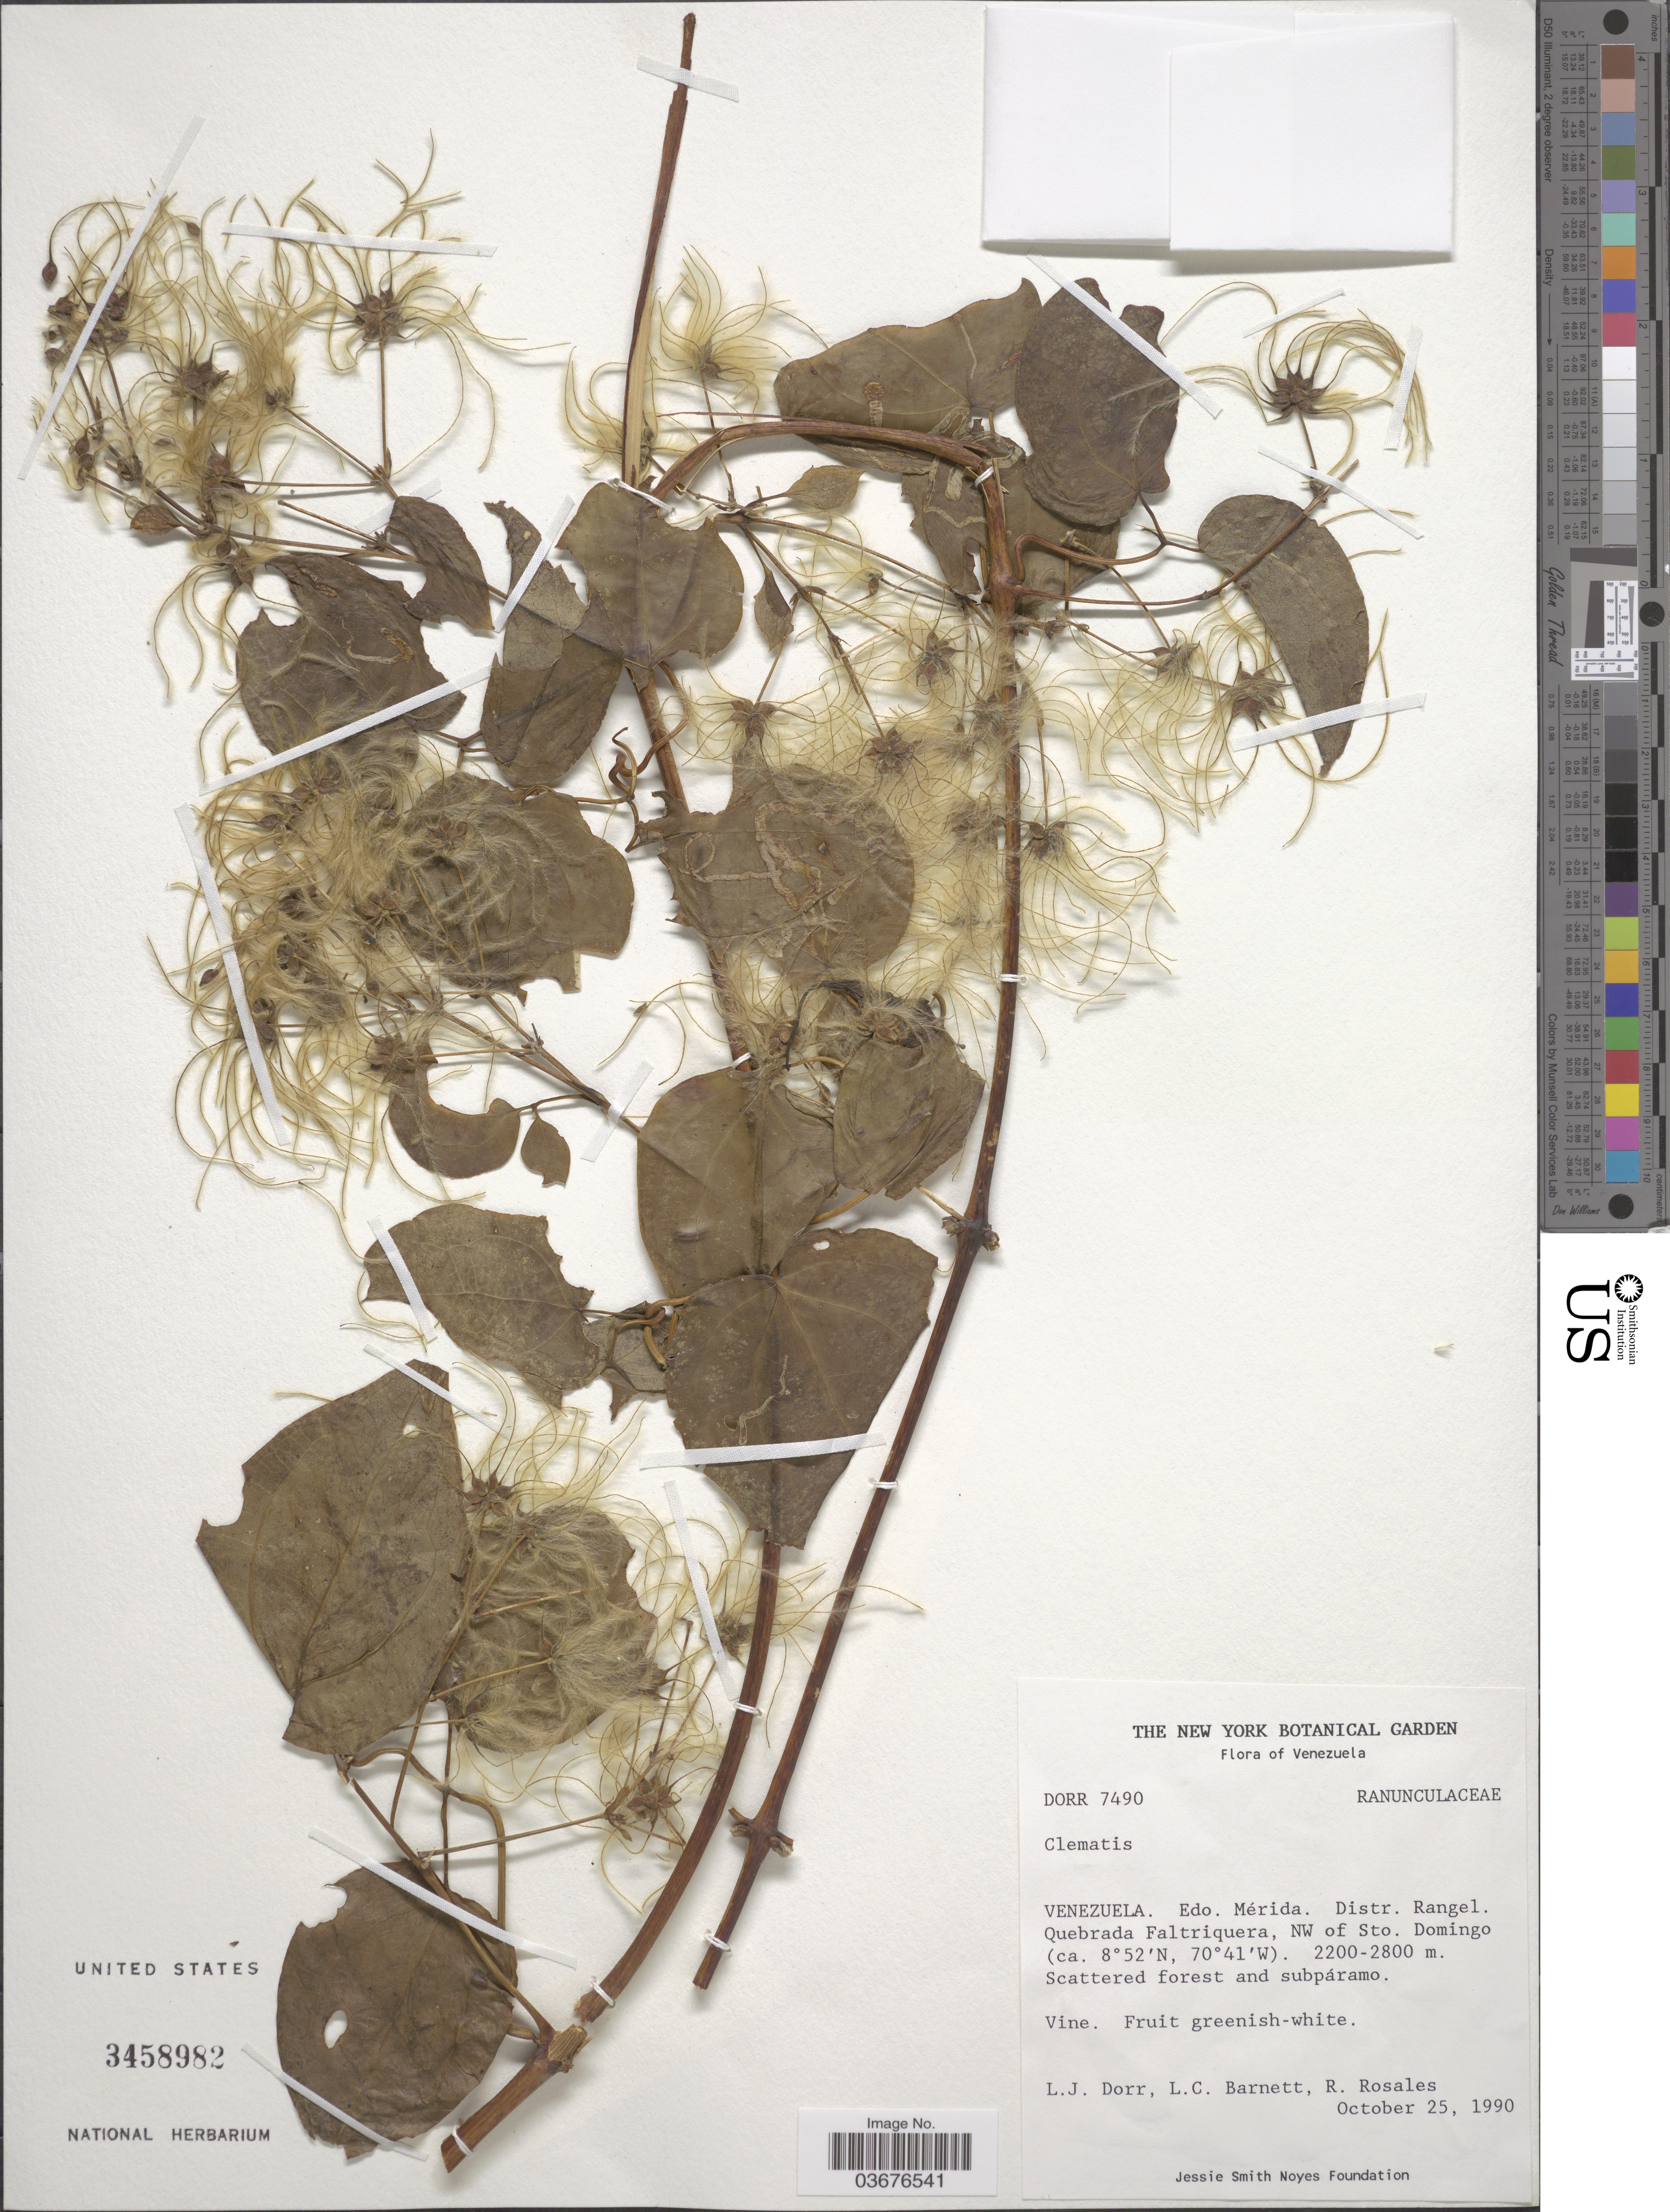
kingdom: Plantae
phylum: Tracheophyta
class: Magnoliopsida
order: Ranunculales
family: Ranunculaceae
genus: Clematis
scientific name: Clematis sp.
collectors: L. J. Dorr, L. C. Barnett & R. Rosales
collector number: DORR7490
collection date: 1990-10-25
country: Venezuela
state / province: Mérida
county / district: Rangel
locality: Quebrada Faltriquera, NW of Sto. Domingo.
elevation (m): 2200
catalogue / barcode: US 3458982